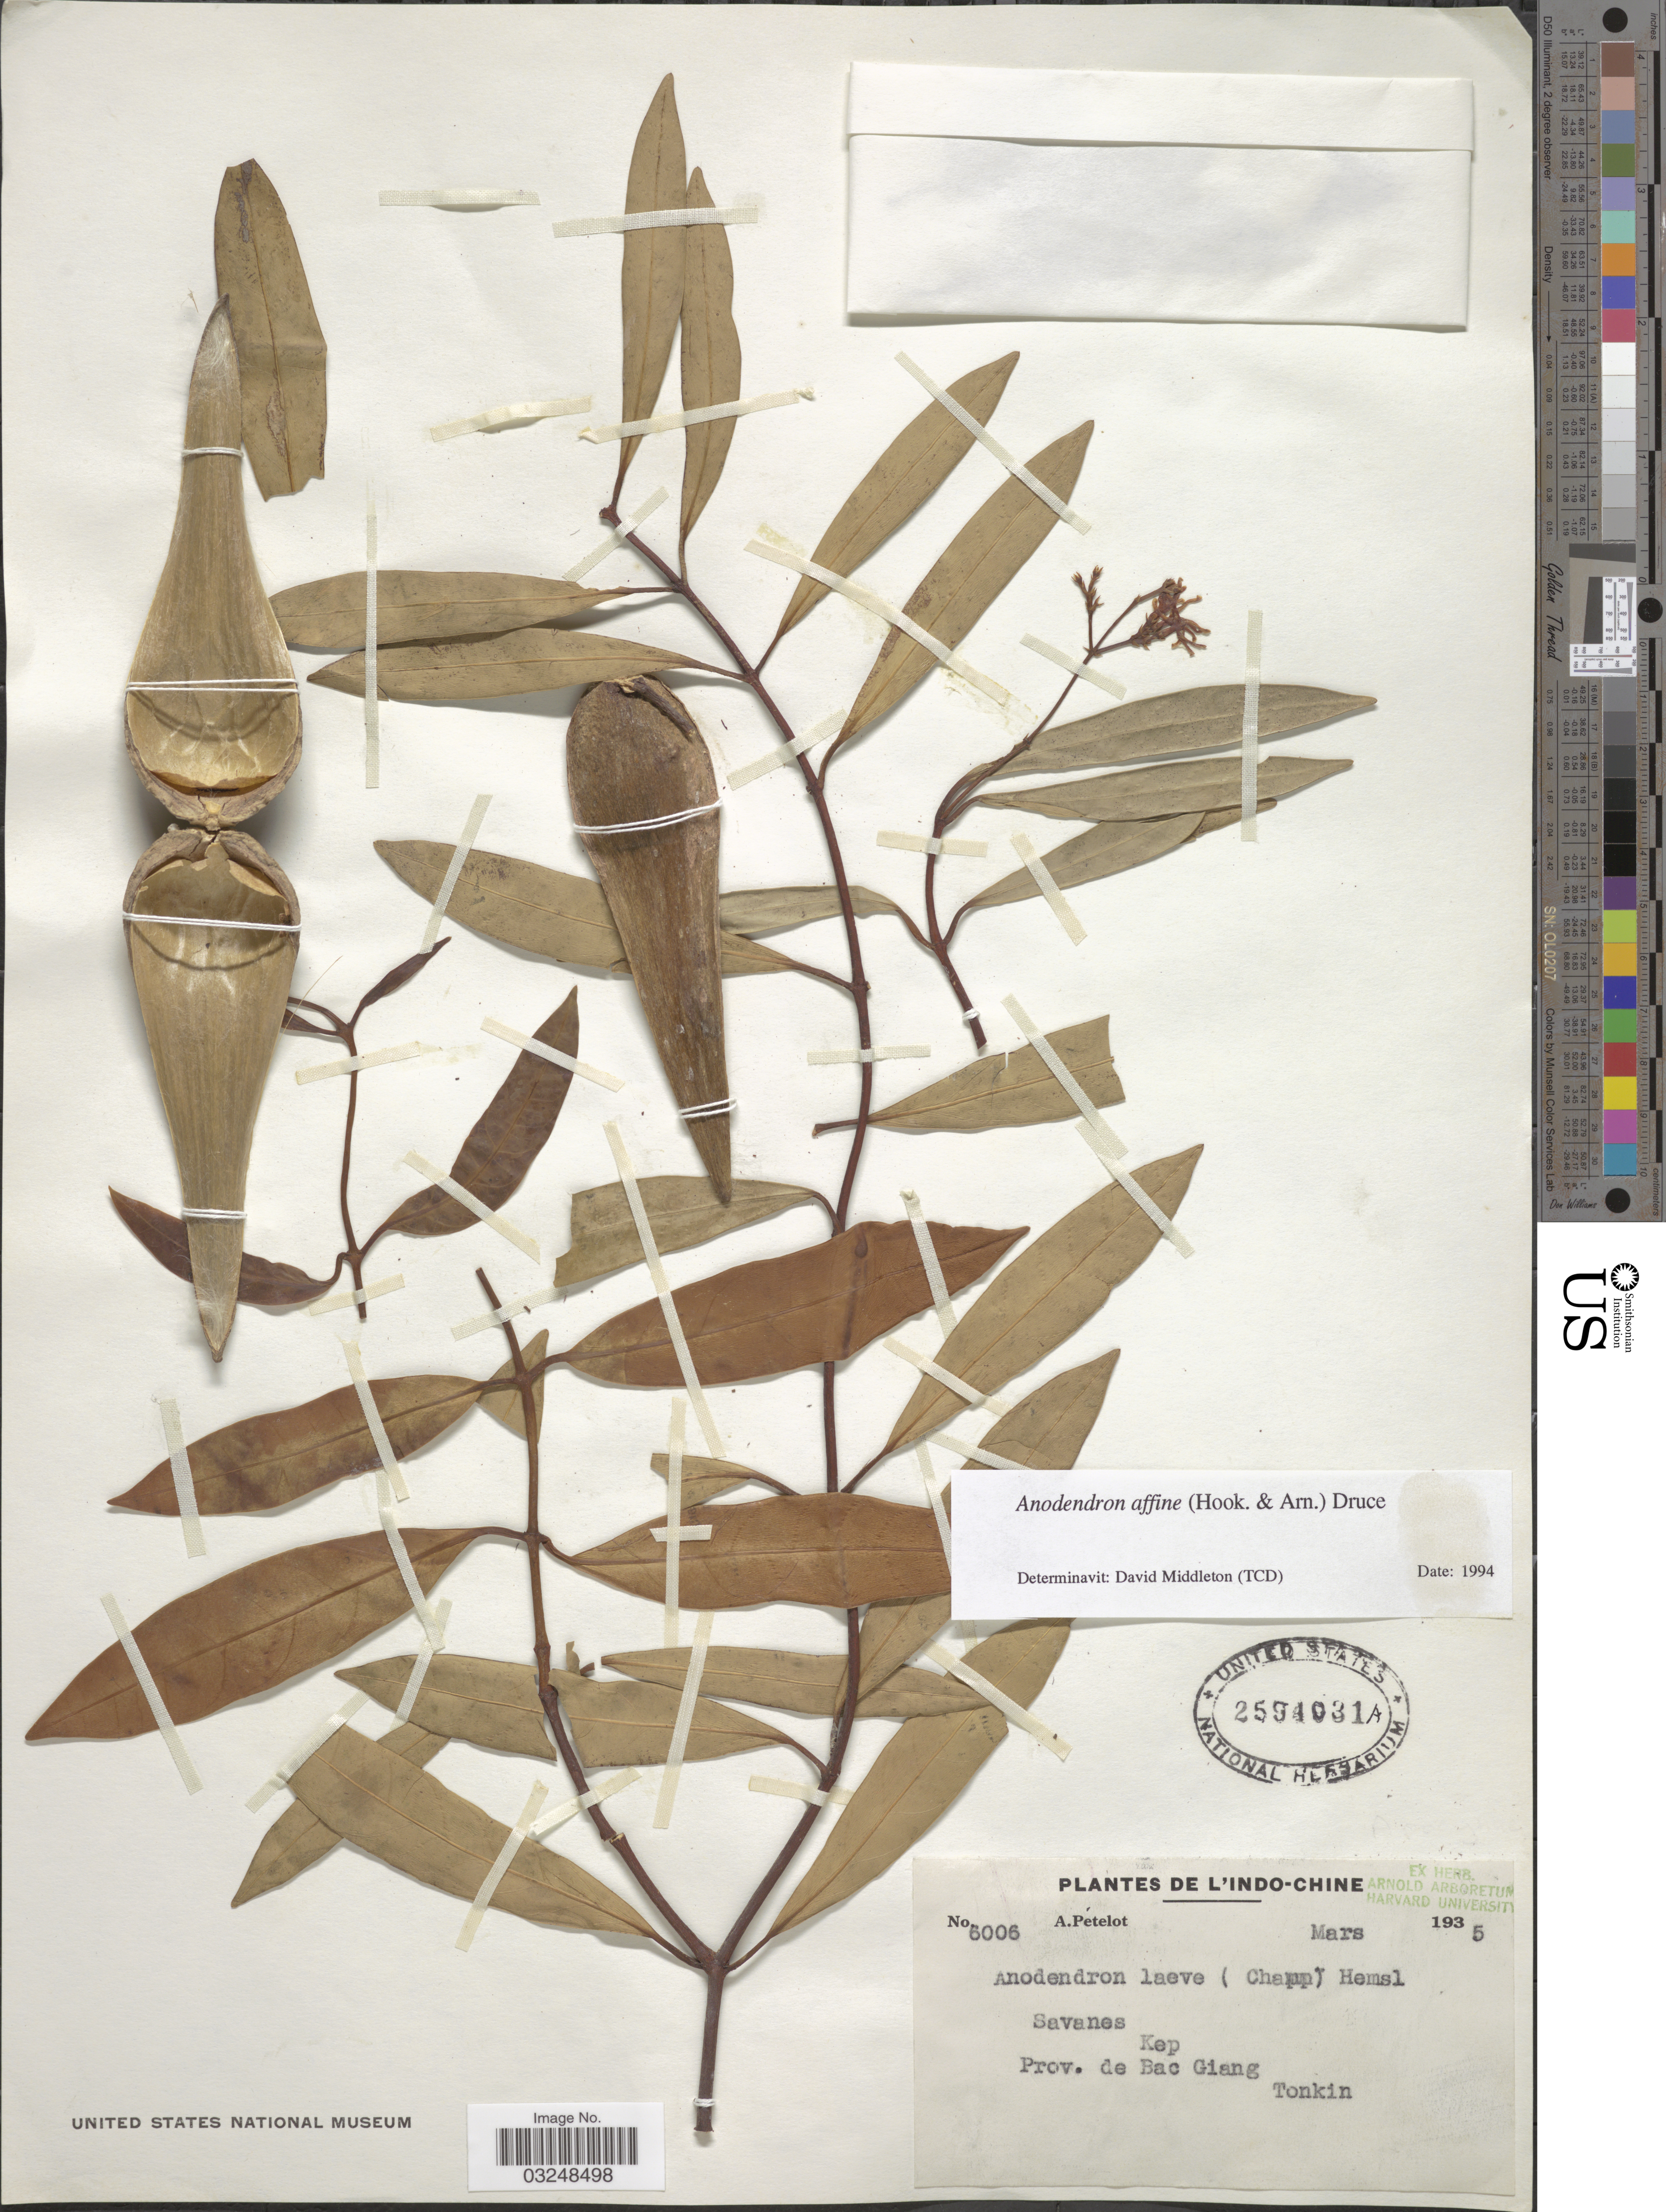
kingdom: Plantae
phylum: Tracheophyta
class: Magnoliopsida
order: Gentianales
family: Apocynaceae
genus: Anodendron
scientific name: Anodendron affine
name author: (Hook. & Arn.) Druce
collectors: A. Petelot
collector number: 6006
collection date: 1935-03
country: Vietnam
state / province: Bac Giang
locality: L'Indo-Chine, Savanes, Kep, Prov. de Bac Giang, Tonkin.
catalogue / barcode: US 2594031A